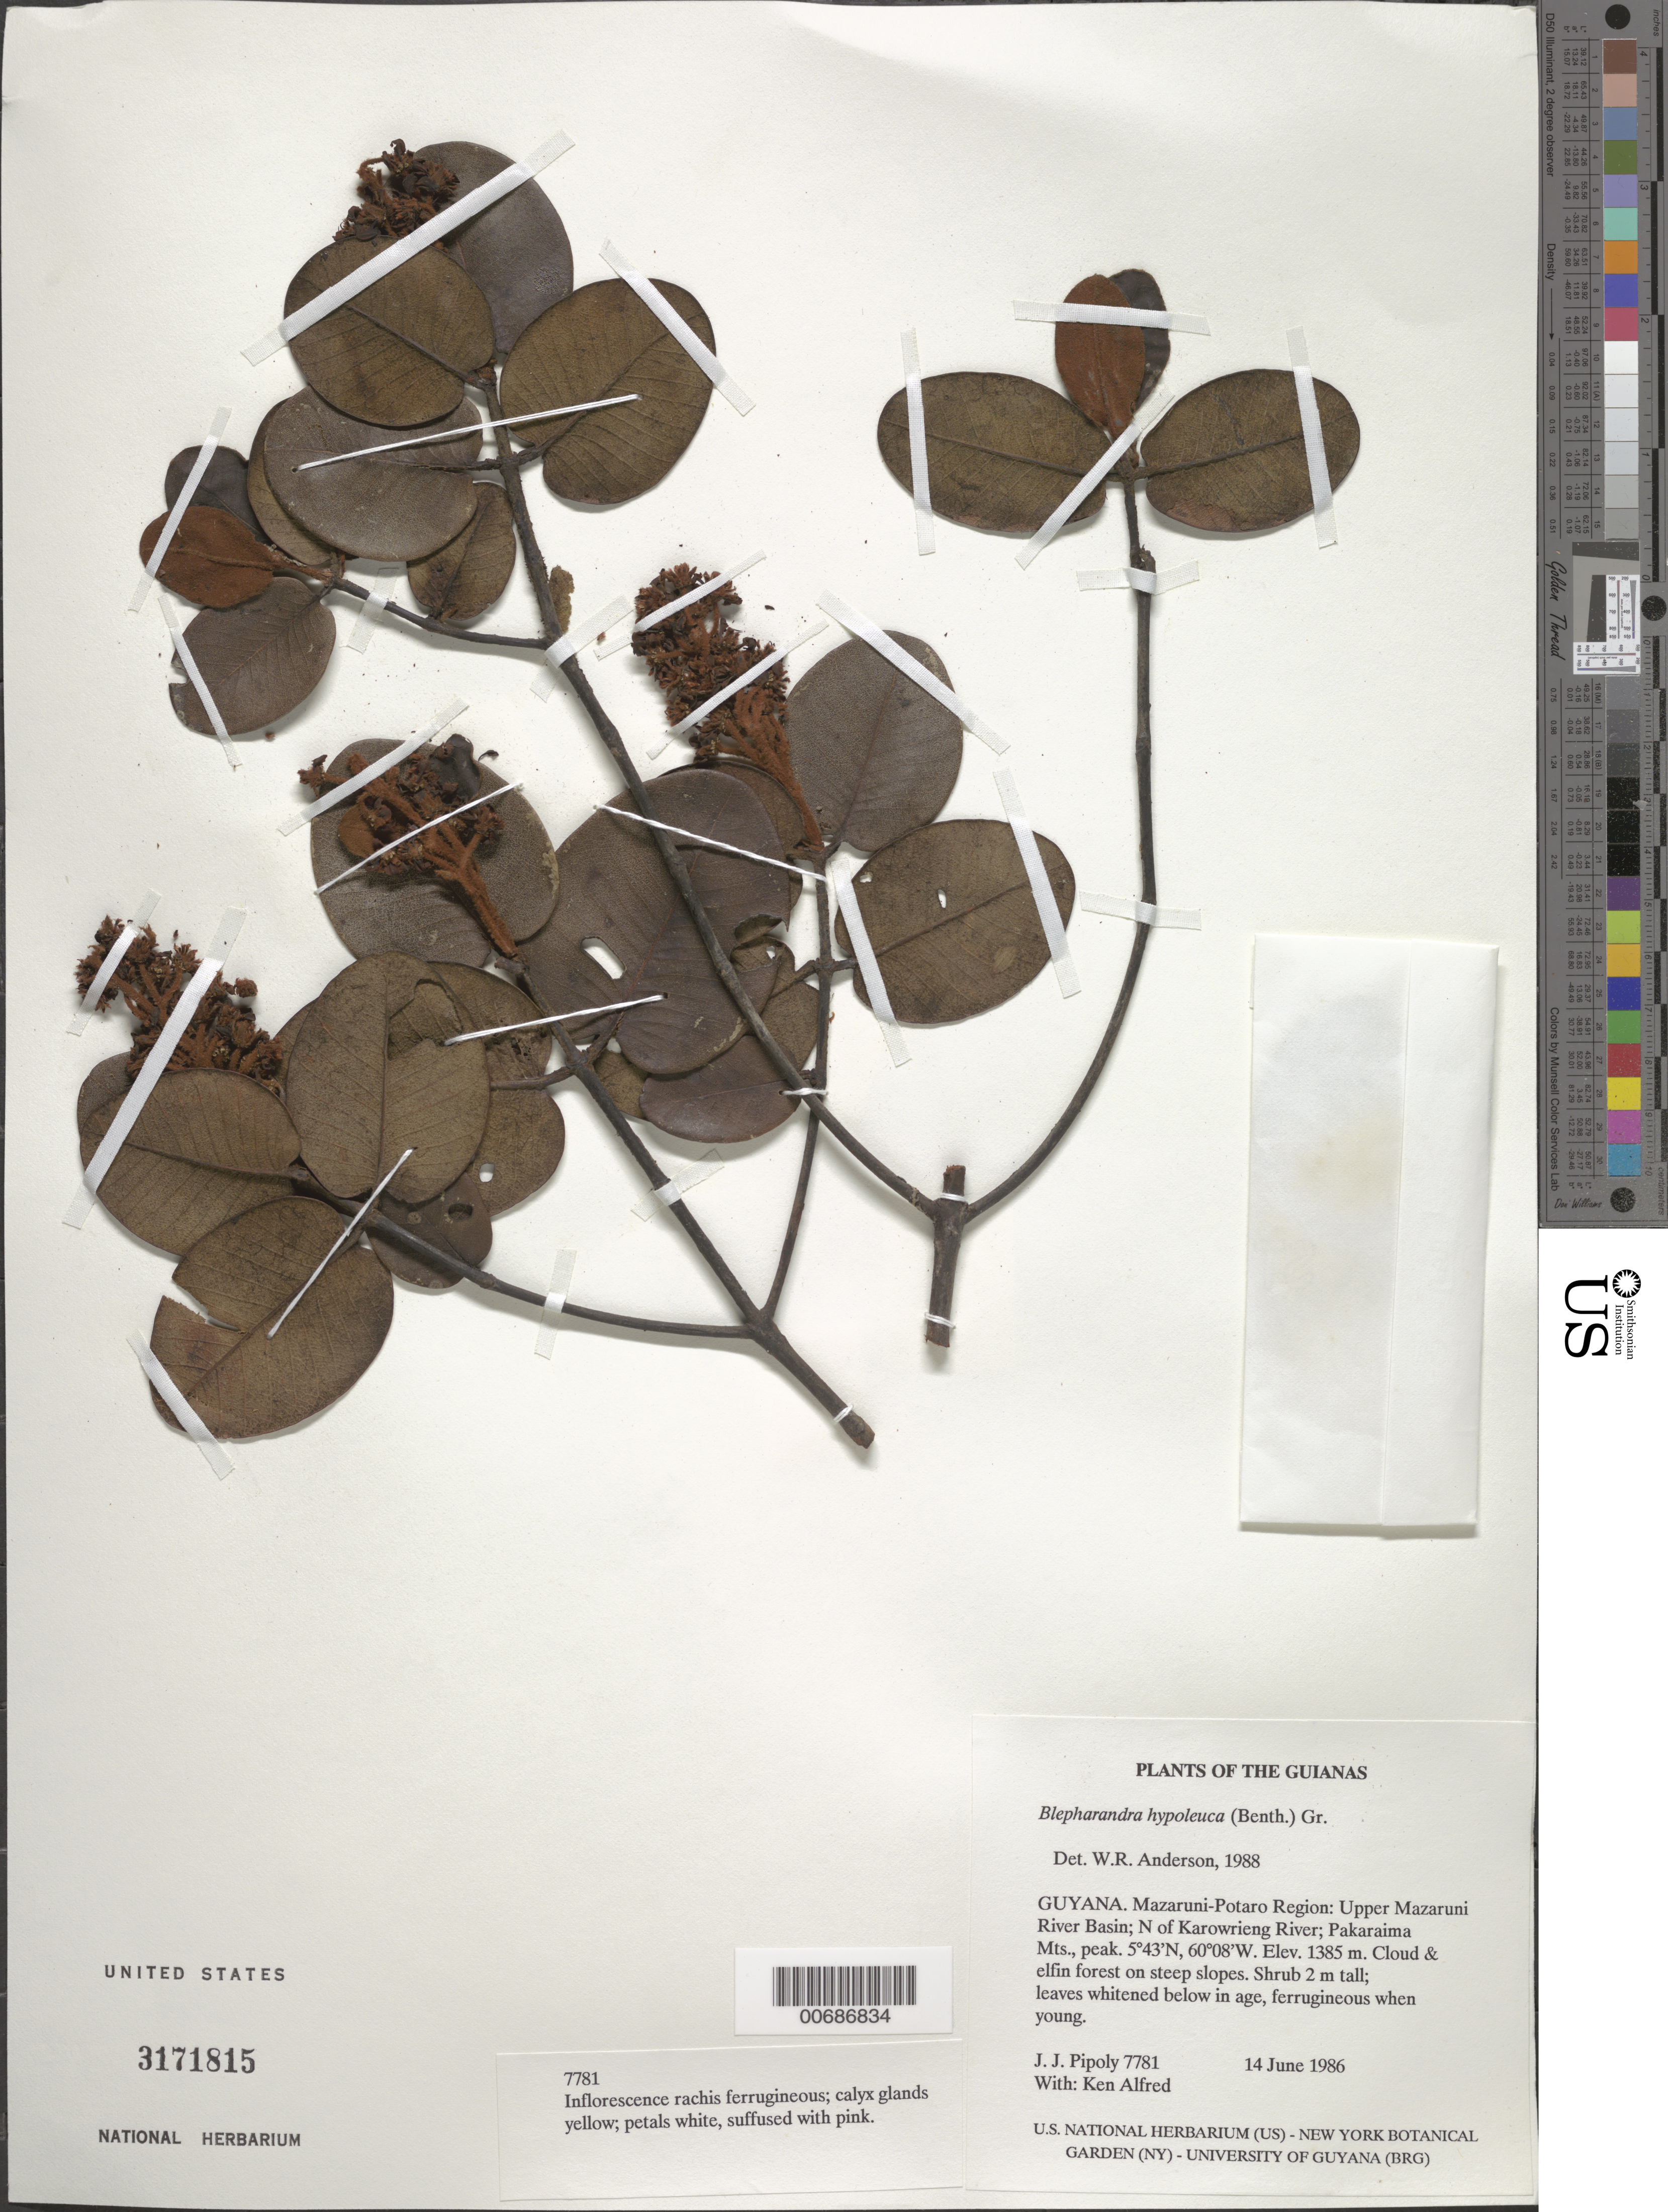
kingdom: Plantae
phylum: Tracheophyta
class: Magnoliopsida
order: Malpighiales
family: Malpighiaceae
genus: Blepharandra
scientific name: Blepharandra hypoleuca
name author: (Benth.) Griseb.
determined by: Anderson, W. R., (MICH), University of Michigan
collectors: J. J. Pipoly & K. Alfred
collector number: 7781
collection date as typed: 14 June 1986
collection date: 1986-06-14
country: Guyana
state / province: Cuyuni-Mazaruni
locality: Upper Mazaruni River Basin; Pakaraima Mts. Peak, N of Karowrieng River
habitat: Cloud & elfin forest on steep slopes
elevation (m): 1385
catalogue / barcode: US 3171815